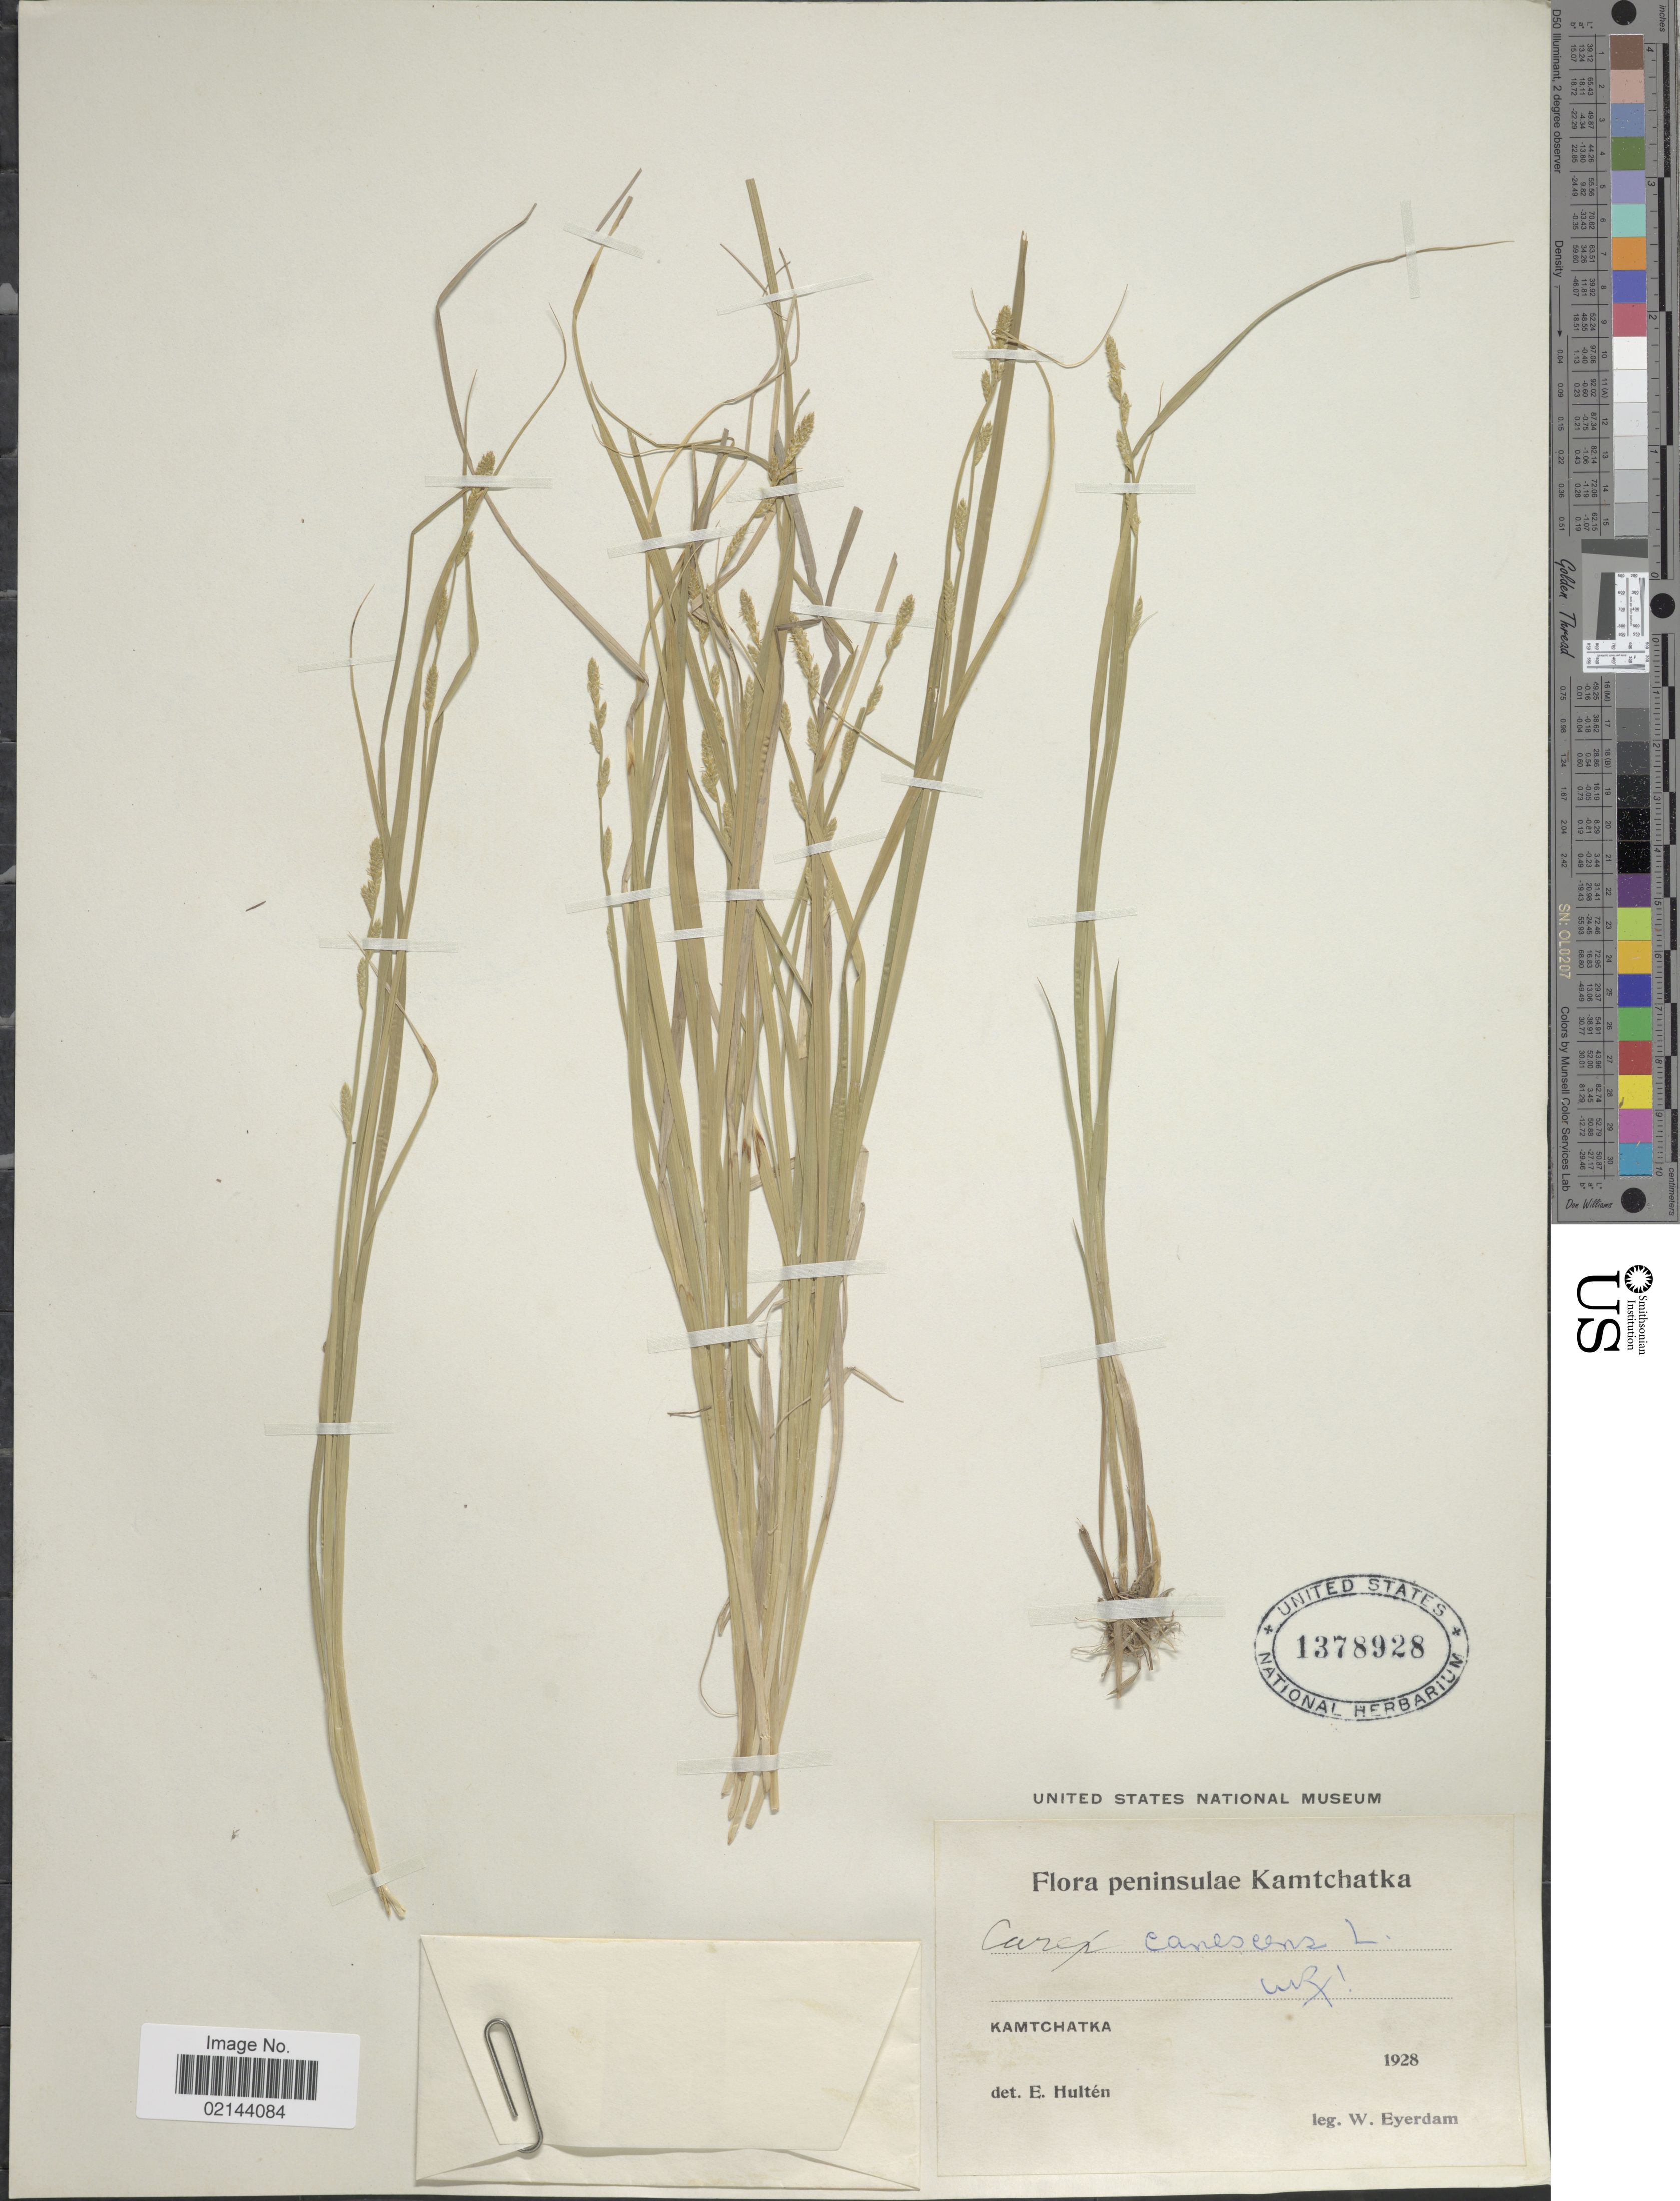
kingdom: Plantae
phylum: Tracheophyta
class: Liliopsida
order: Poales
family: Cyperaceae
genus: Carex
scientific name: Carex canescens var. canescens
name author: L.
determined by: Strong, Mark T., (BOT), Smithsonian Institution - National Museum of Natural History (UNITED STATES)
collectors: W. J. Eyerdam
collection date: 1928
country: Russian Federation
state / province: Kamchatka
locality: Kamtchatka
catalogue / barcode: US 1378928